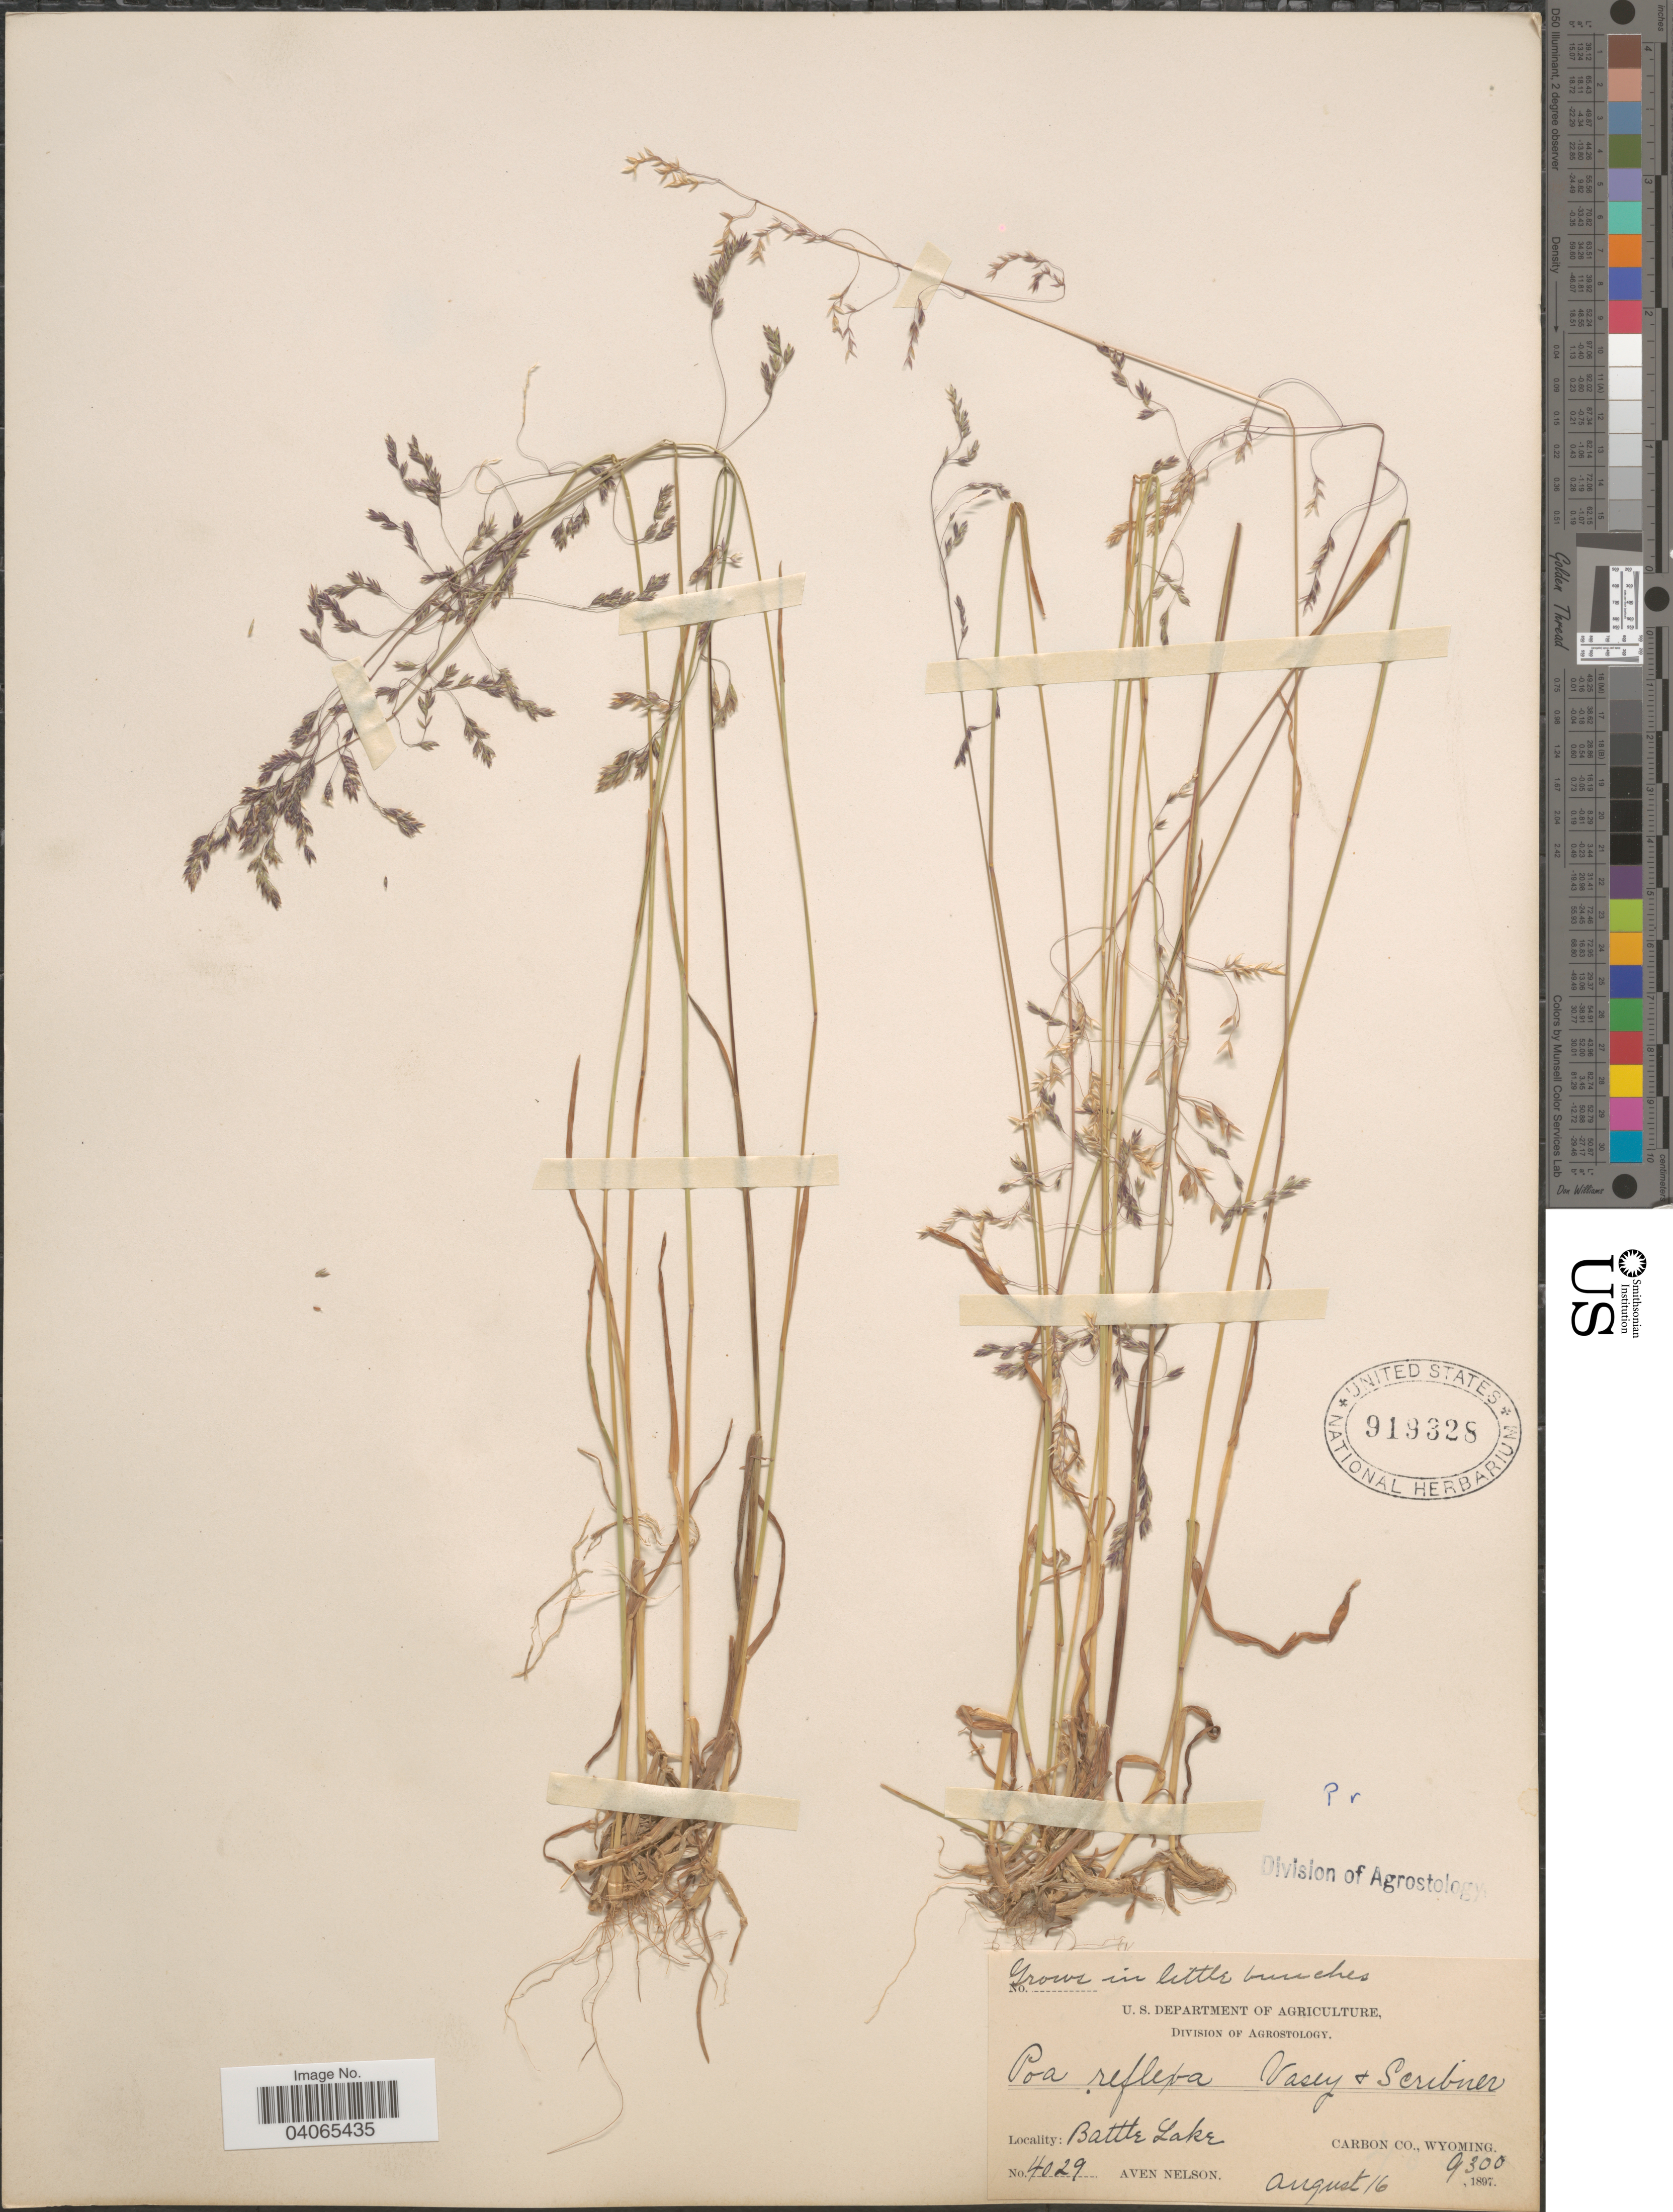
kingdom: Plantae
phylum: Tracheophyta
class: Liliopsida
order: Poales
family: Poaceae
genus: Poa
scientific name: Poa reflexa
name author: Vasey & Scribn.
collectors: A. Nelson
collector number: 4029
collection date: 1897-08-16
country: United States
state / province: Wyoming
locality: Battle Lake. Carbon Co.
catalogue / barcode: US 919328